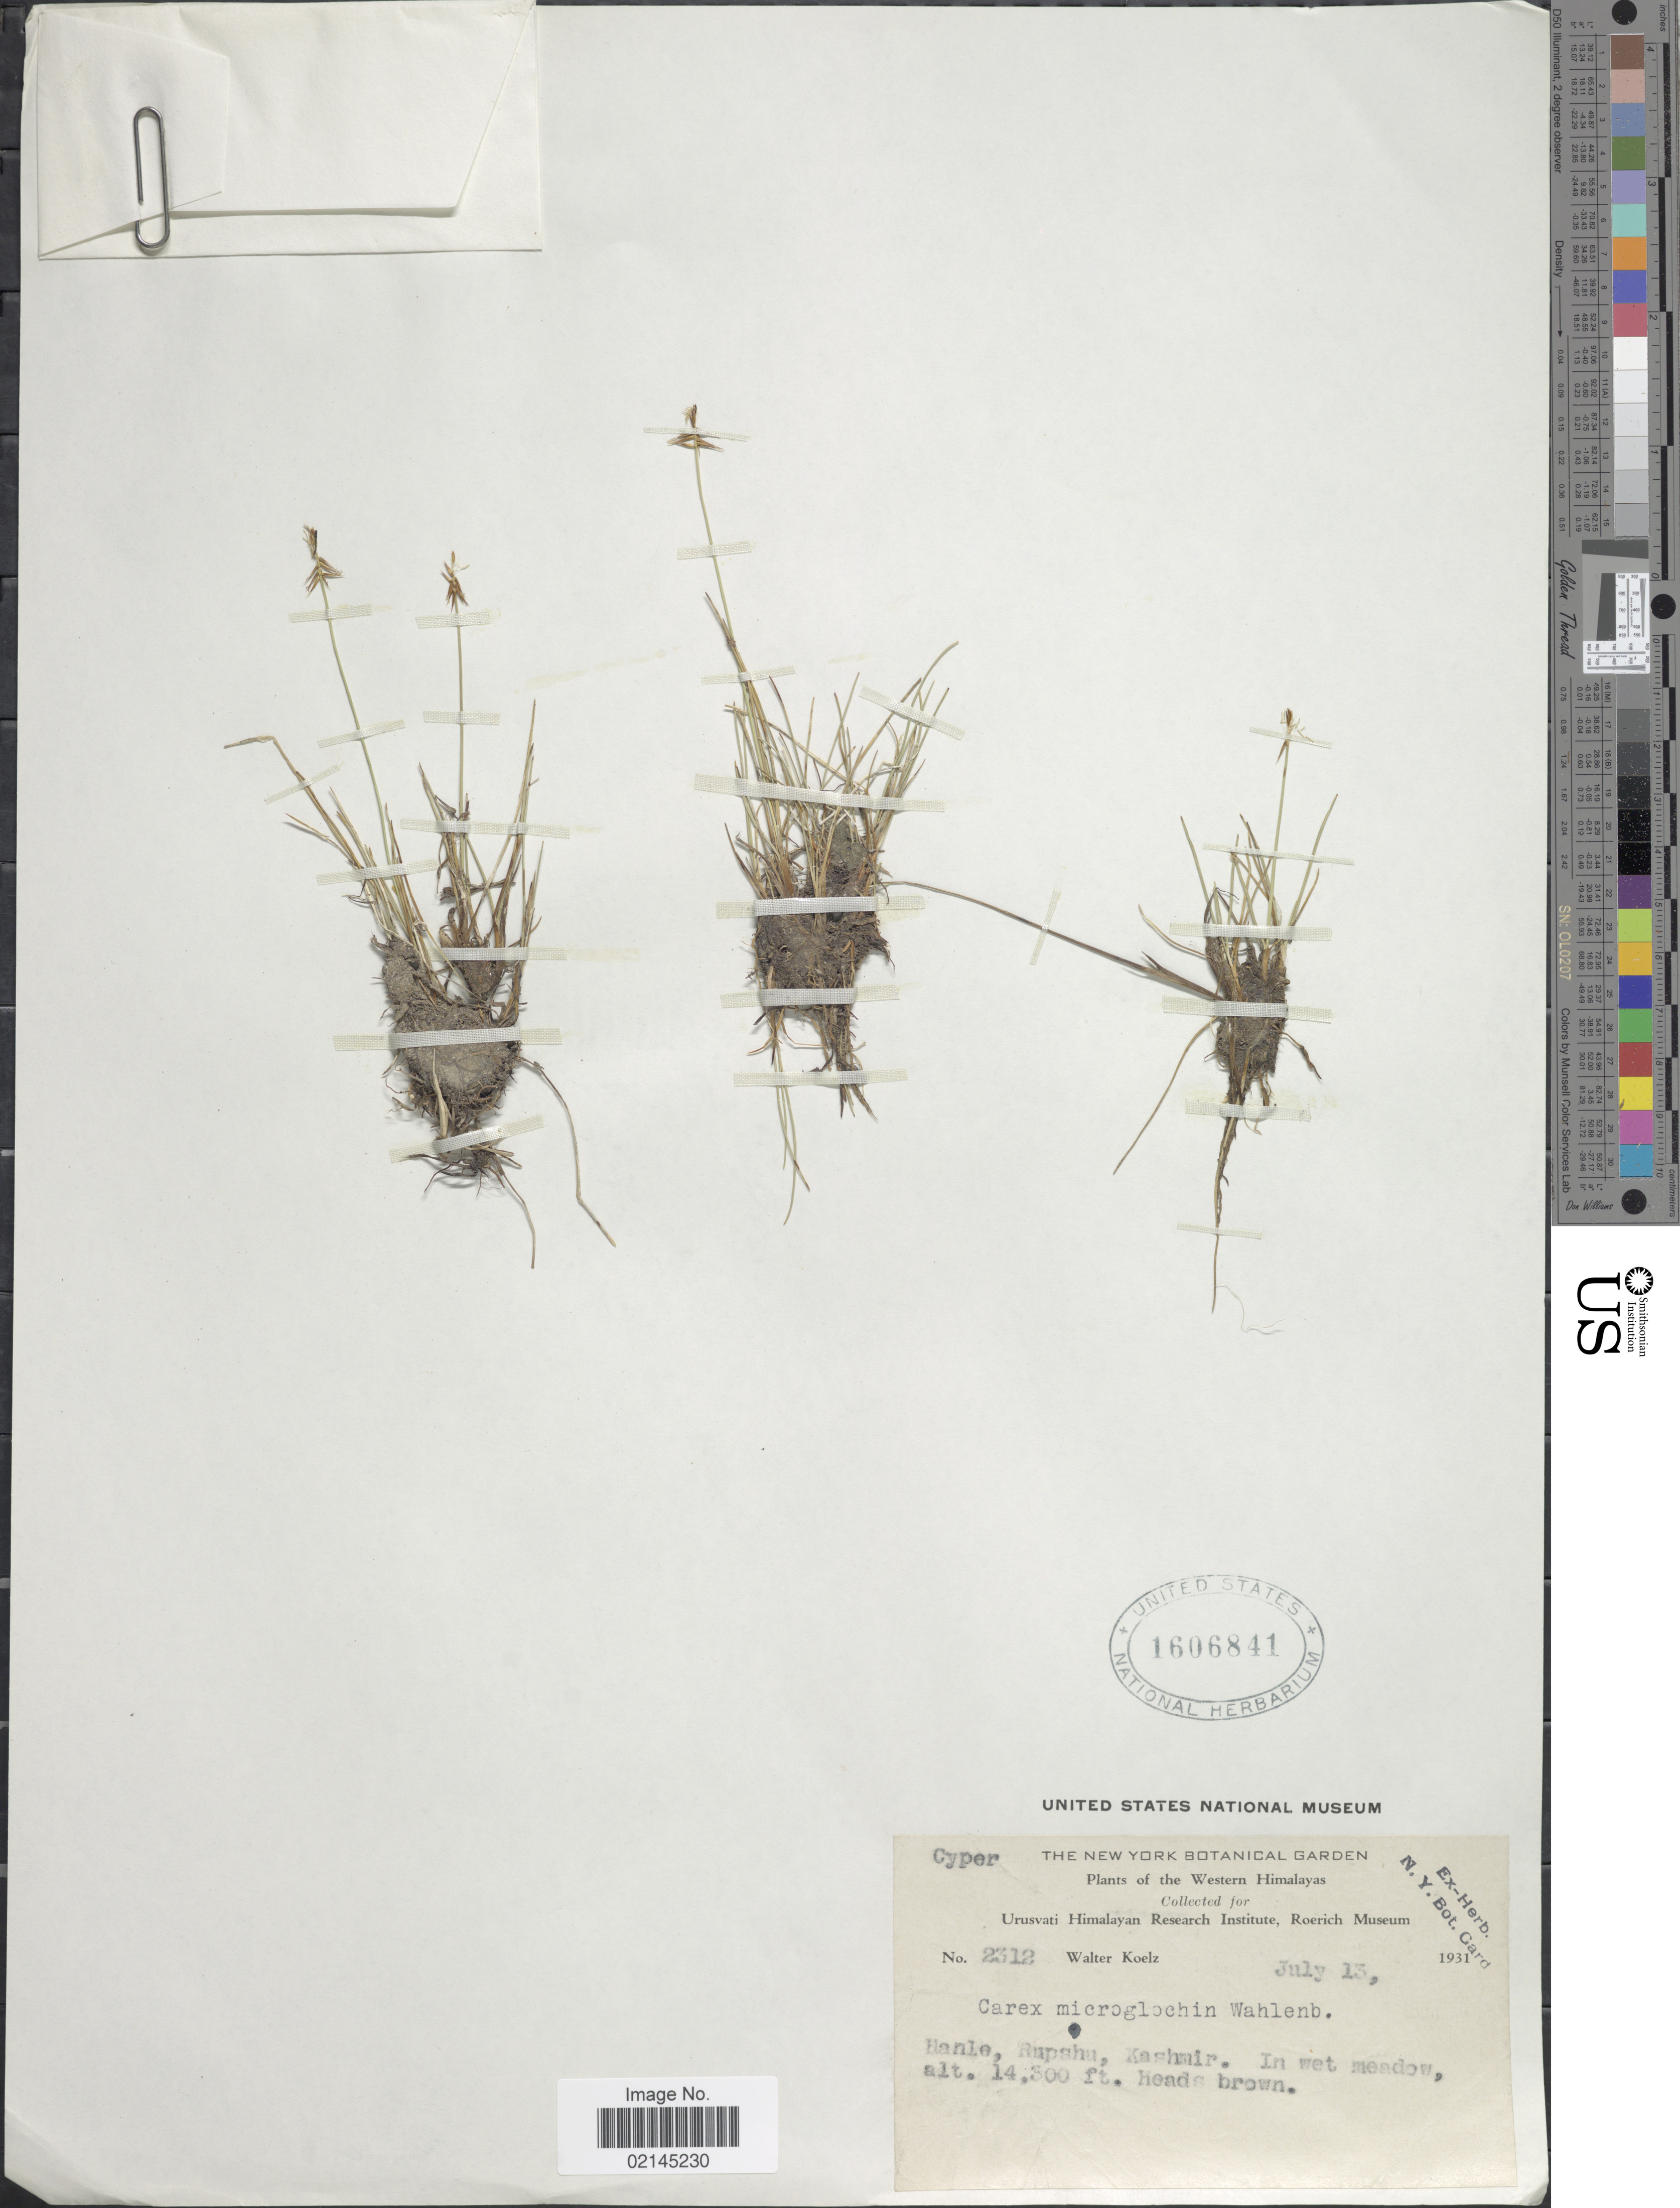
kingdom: Plantae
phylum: Tracheophyta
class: Liliopsida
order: Poales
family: Cyperaceae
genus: Carex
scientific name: Carex microglochin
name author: Wahlenb.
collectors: W. N. Koelz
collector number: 2312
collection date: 1931-07-13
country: India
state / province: Jammu and Kashmir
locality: Western Himalayas. Hanle, Rupshu, Kashmir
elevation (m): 4359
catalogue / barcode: US 1606841